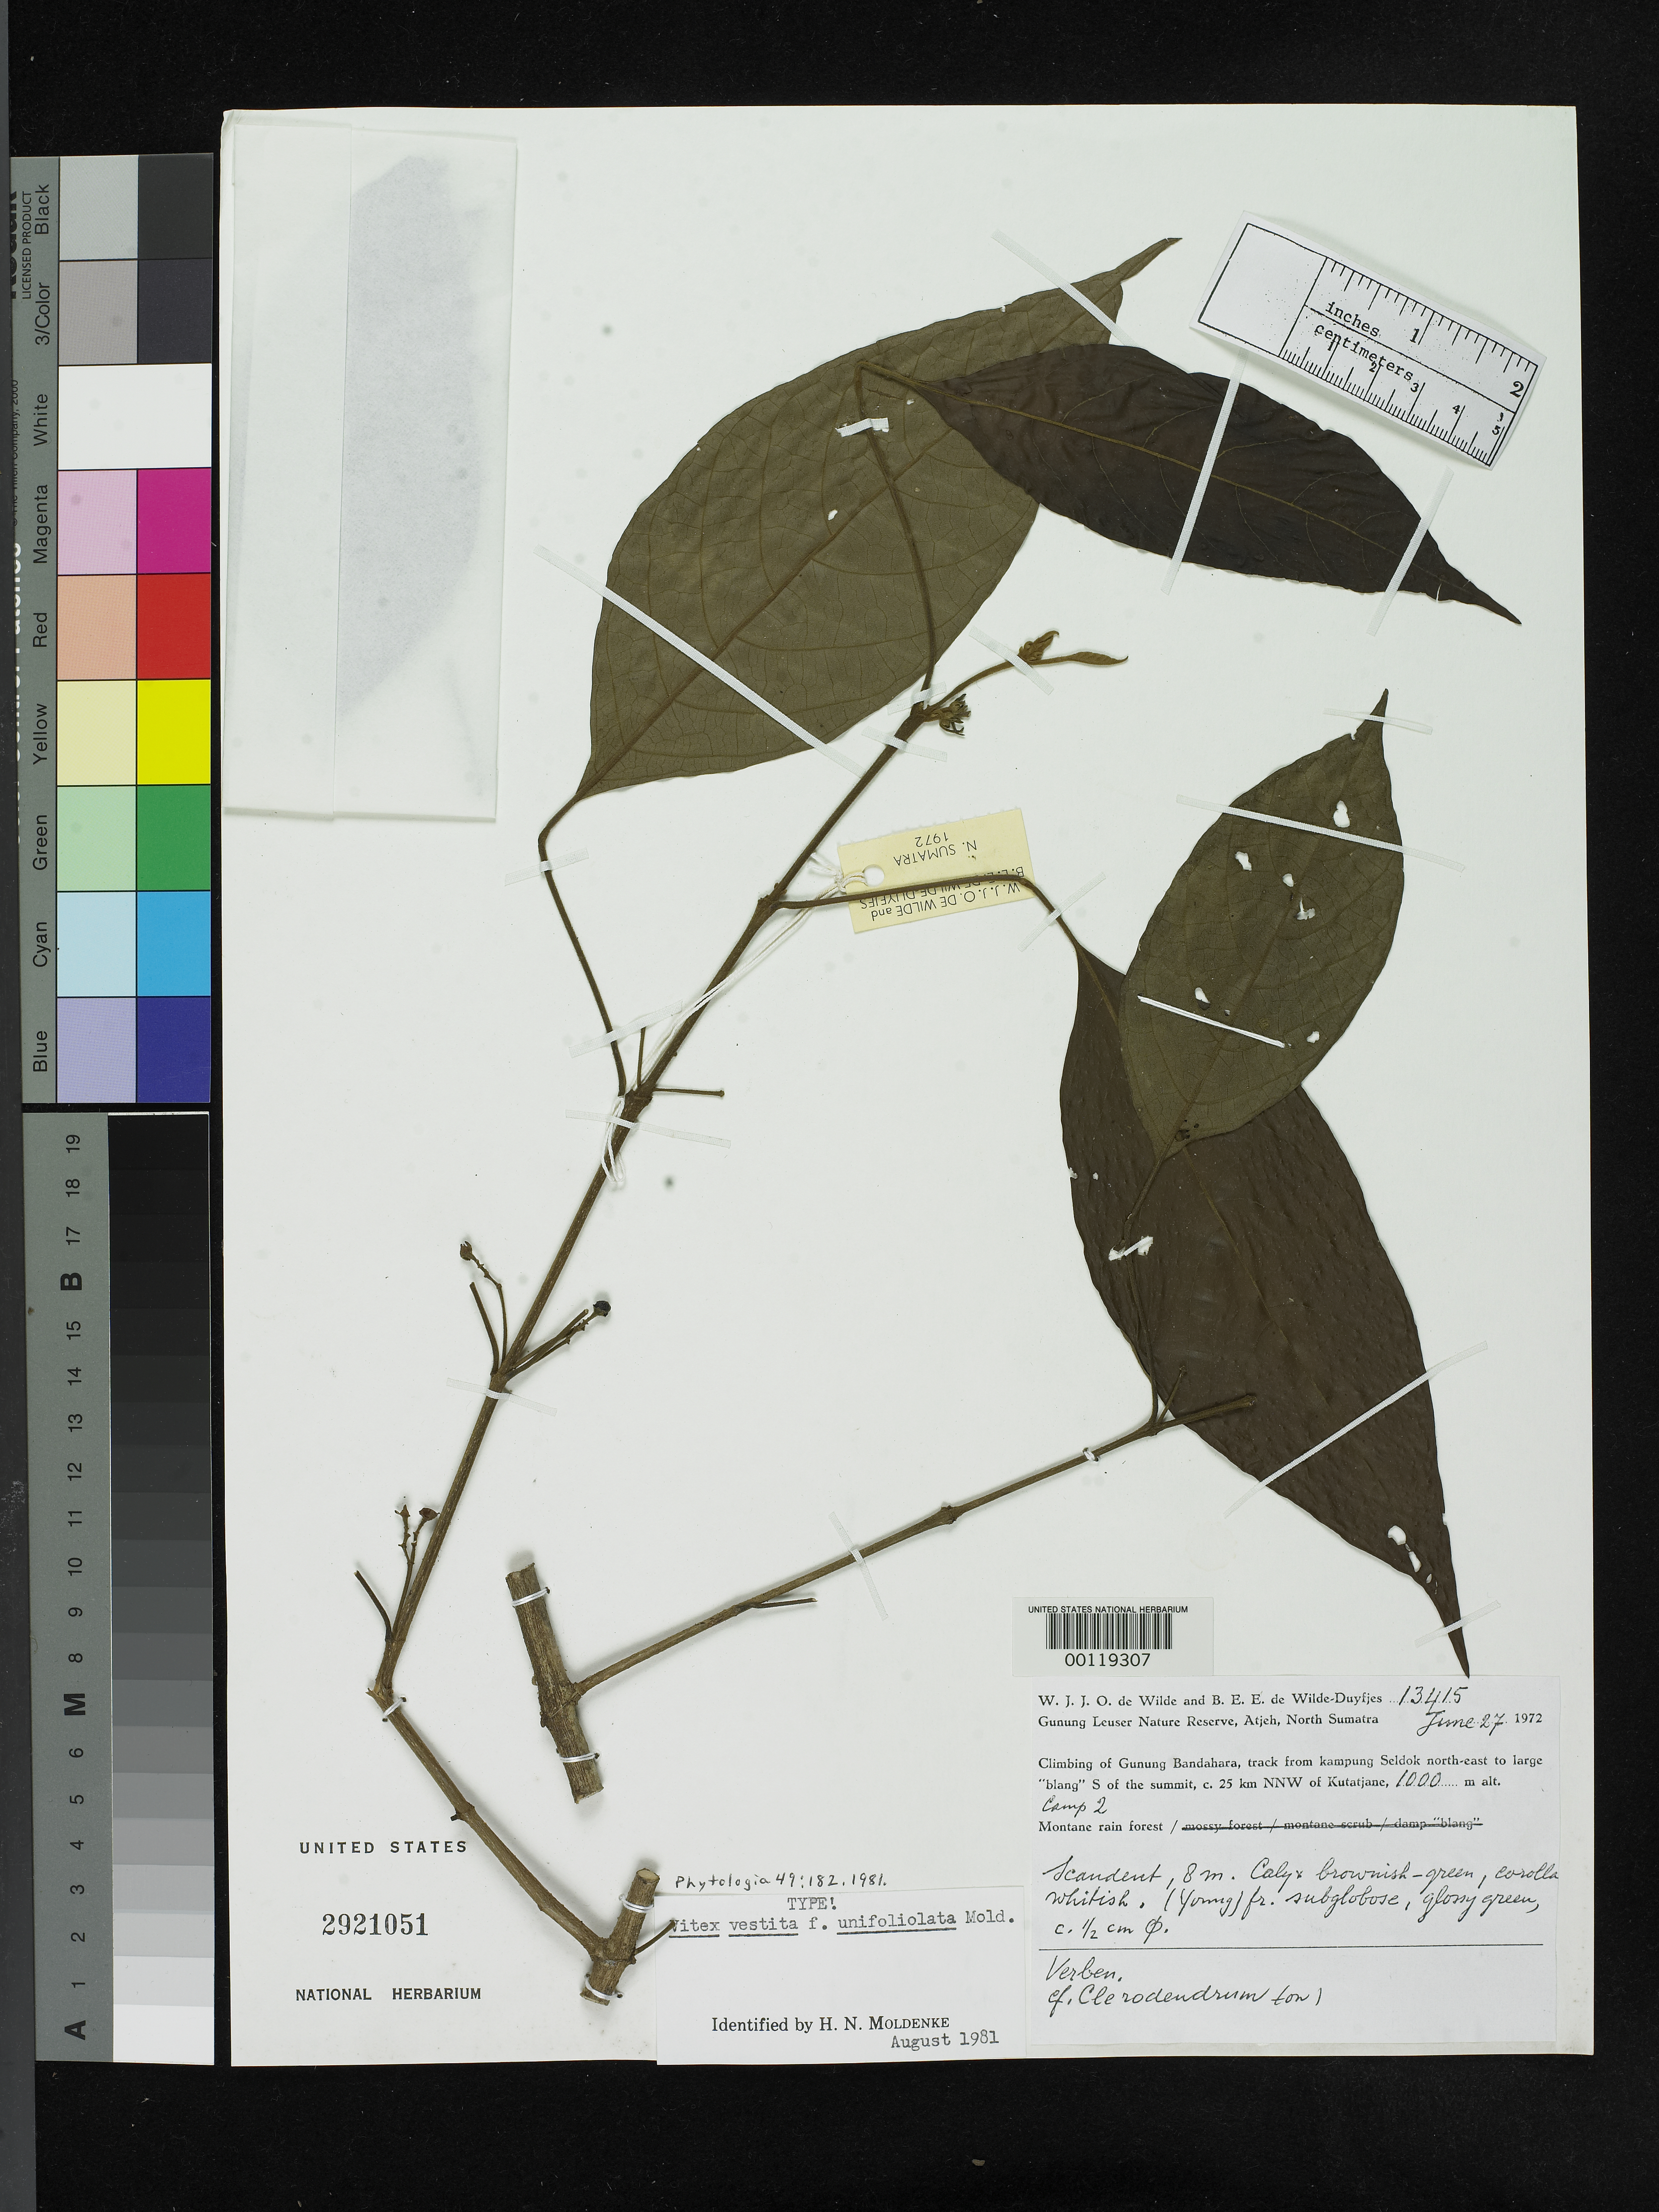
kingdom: Plantae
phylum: Tracheophyta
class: Magnoliopsida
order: Lamiales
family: Lamiaceae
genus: Vitex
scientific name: Vitex vestita f. unifoliolata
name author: Moldenke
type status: Holotype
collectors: W. J. de Wilde & B. E. de Wilde-Duyfjes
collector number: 13415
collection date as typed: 27 Jun 1972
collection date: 1972-06-27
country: Indonesia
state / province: Sumatra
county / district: Aceh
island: Sumatra Island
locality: Gunung Bandahara, track from Kampung Seldok NE to large 'blang' S of summit, ca. 25 km NNW of Kutatjane, G.L. Nature Reserve.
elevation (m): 1000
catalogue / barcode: US 2921051